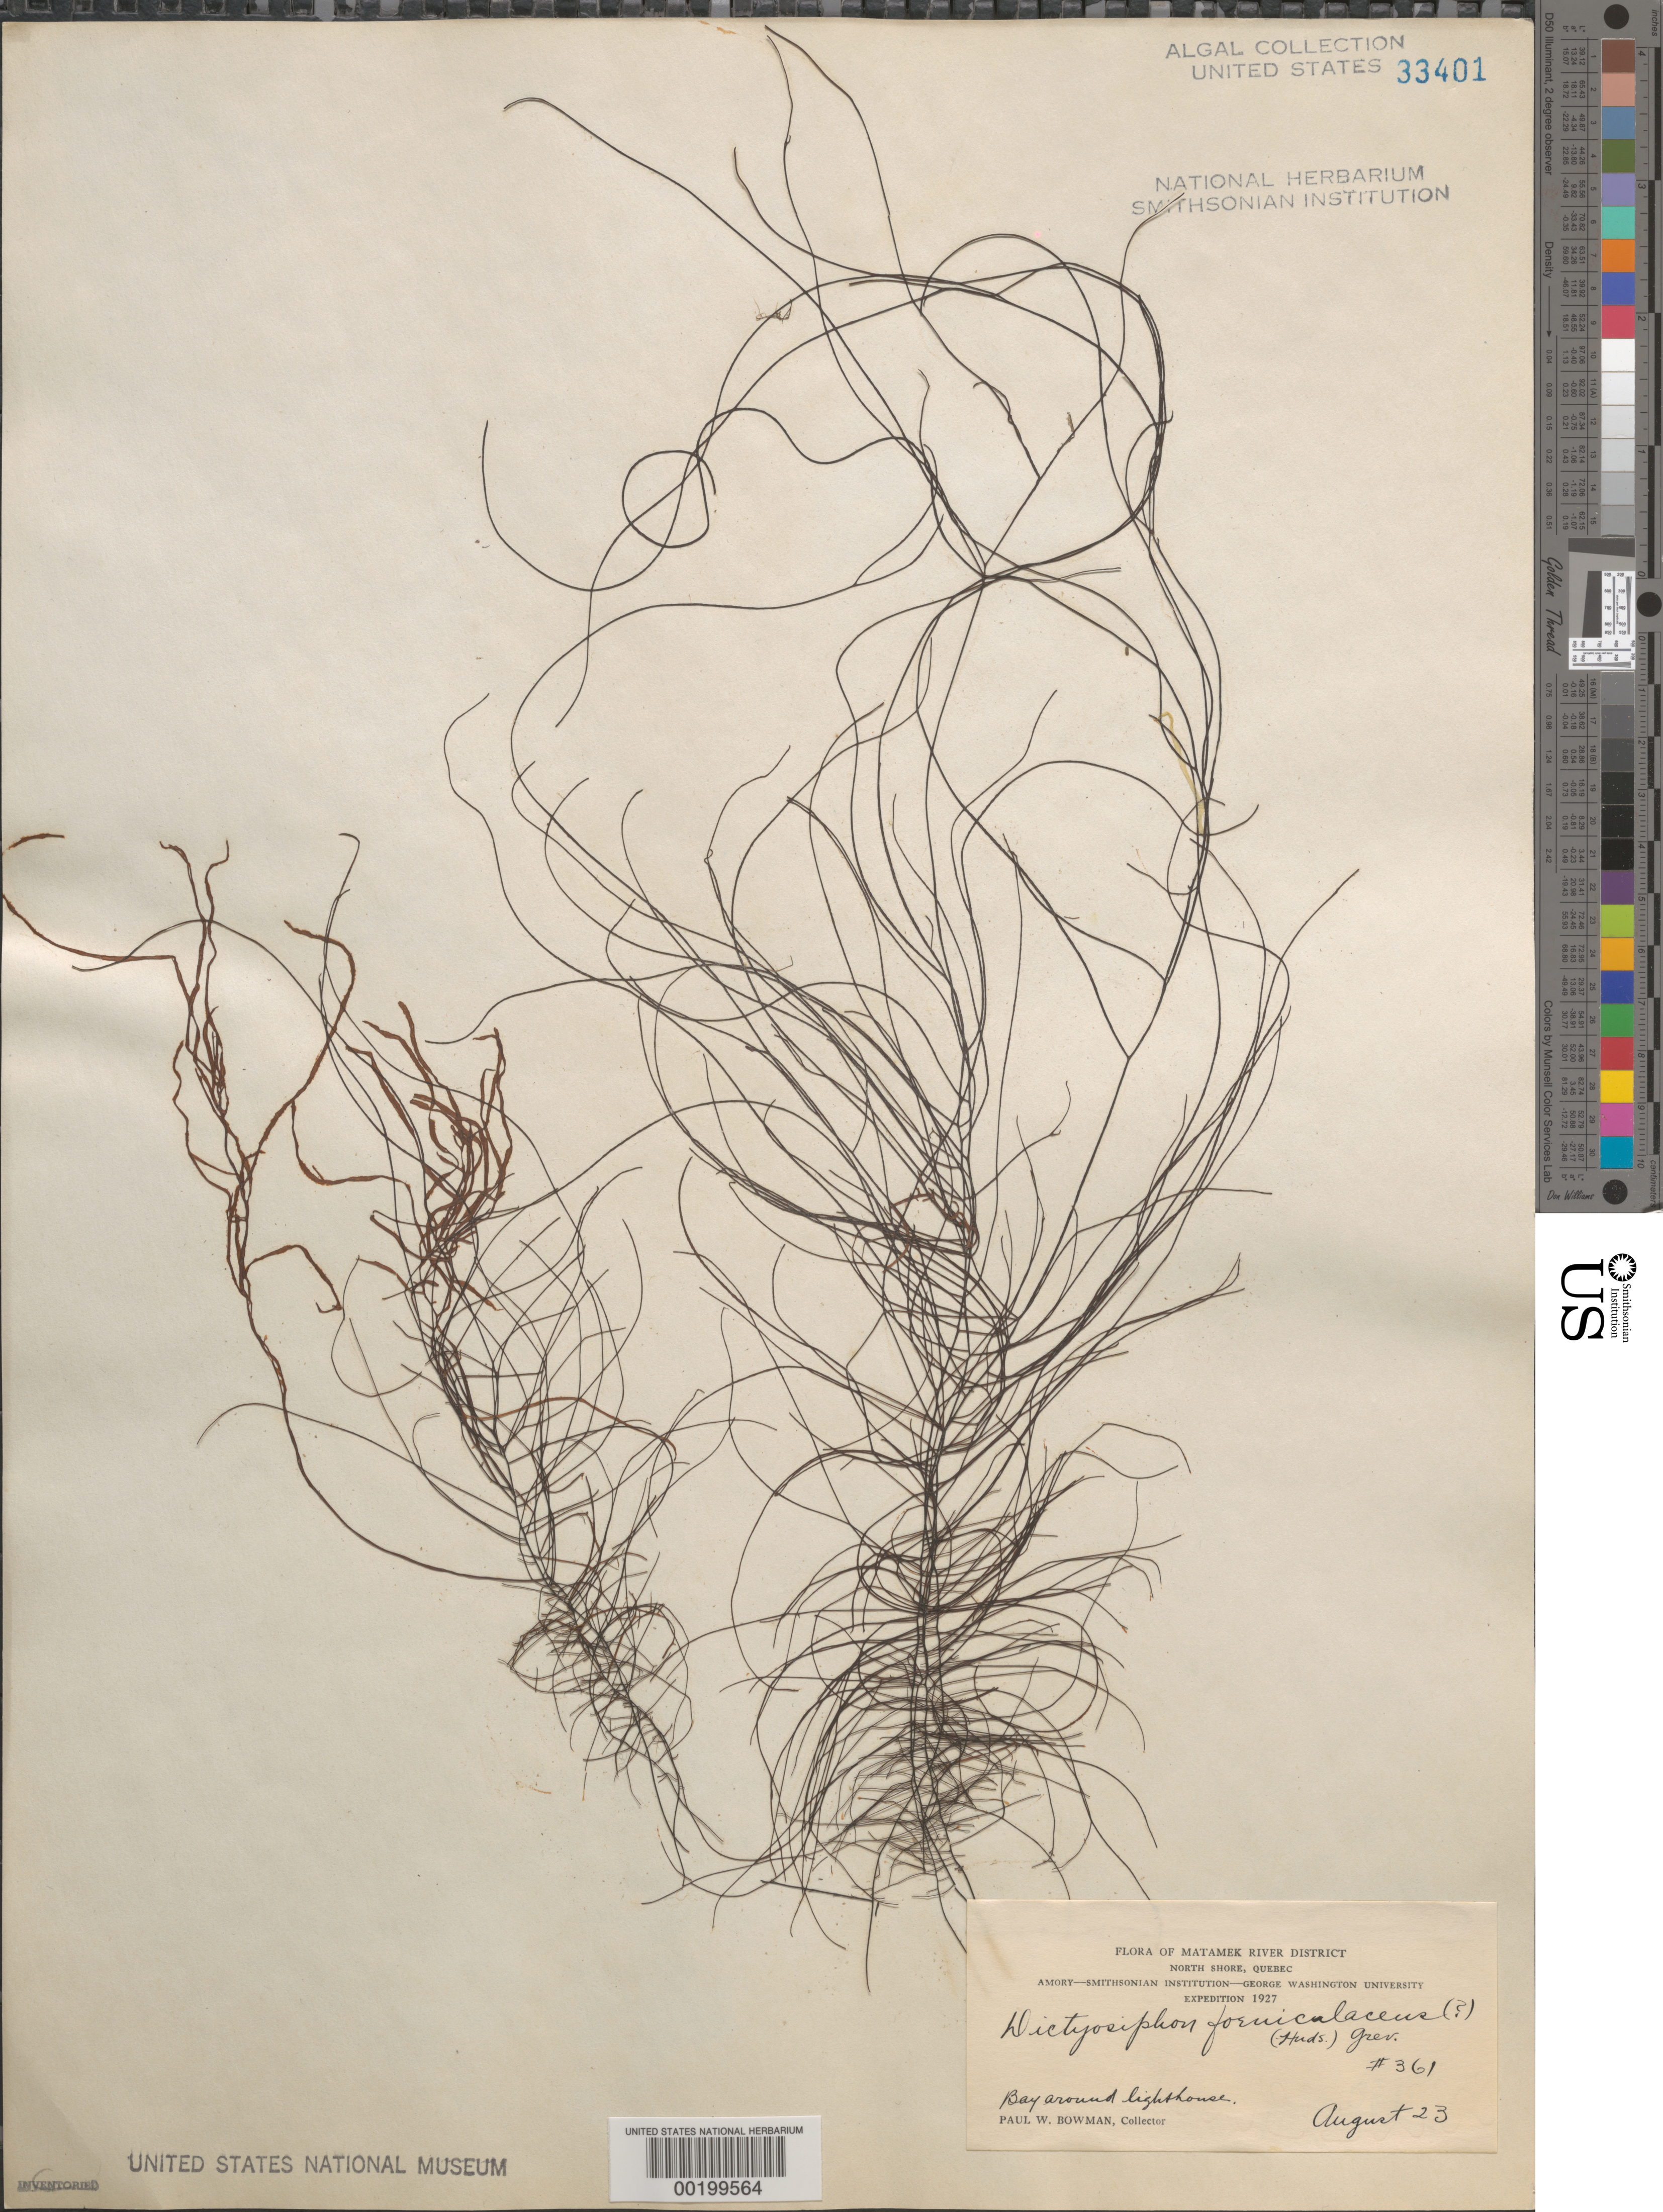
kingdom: Chromista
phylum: Ochrophyta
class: Phaeophyceae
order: Dictyosiphonales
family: Dictyosiphonaceae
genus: Dictyosiphon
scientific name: Dictyosiphon foeniculaceus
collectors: P. Bowman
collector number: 361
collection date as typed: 23 Aug 1927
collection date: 1927-08-23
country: Canada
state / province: Quebec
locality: Matamek river district, north shore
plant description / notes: Amory-Smithsonian Institution-George Washington University Expedition, 1927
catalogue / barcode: US 33401